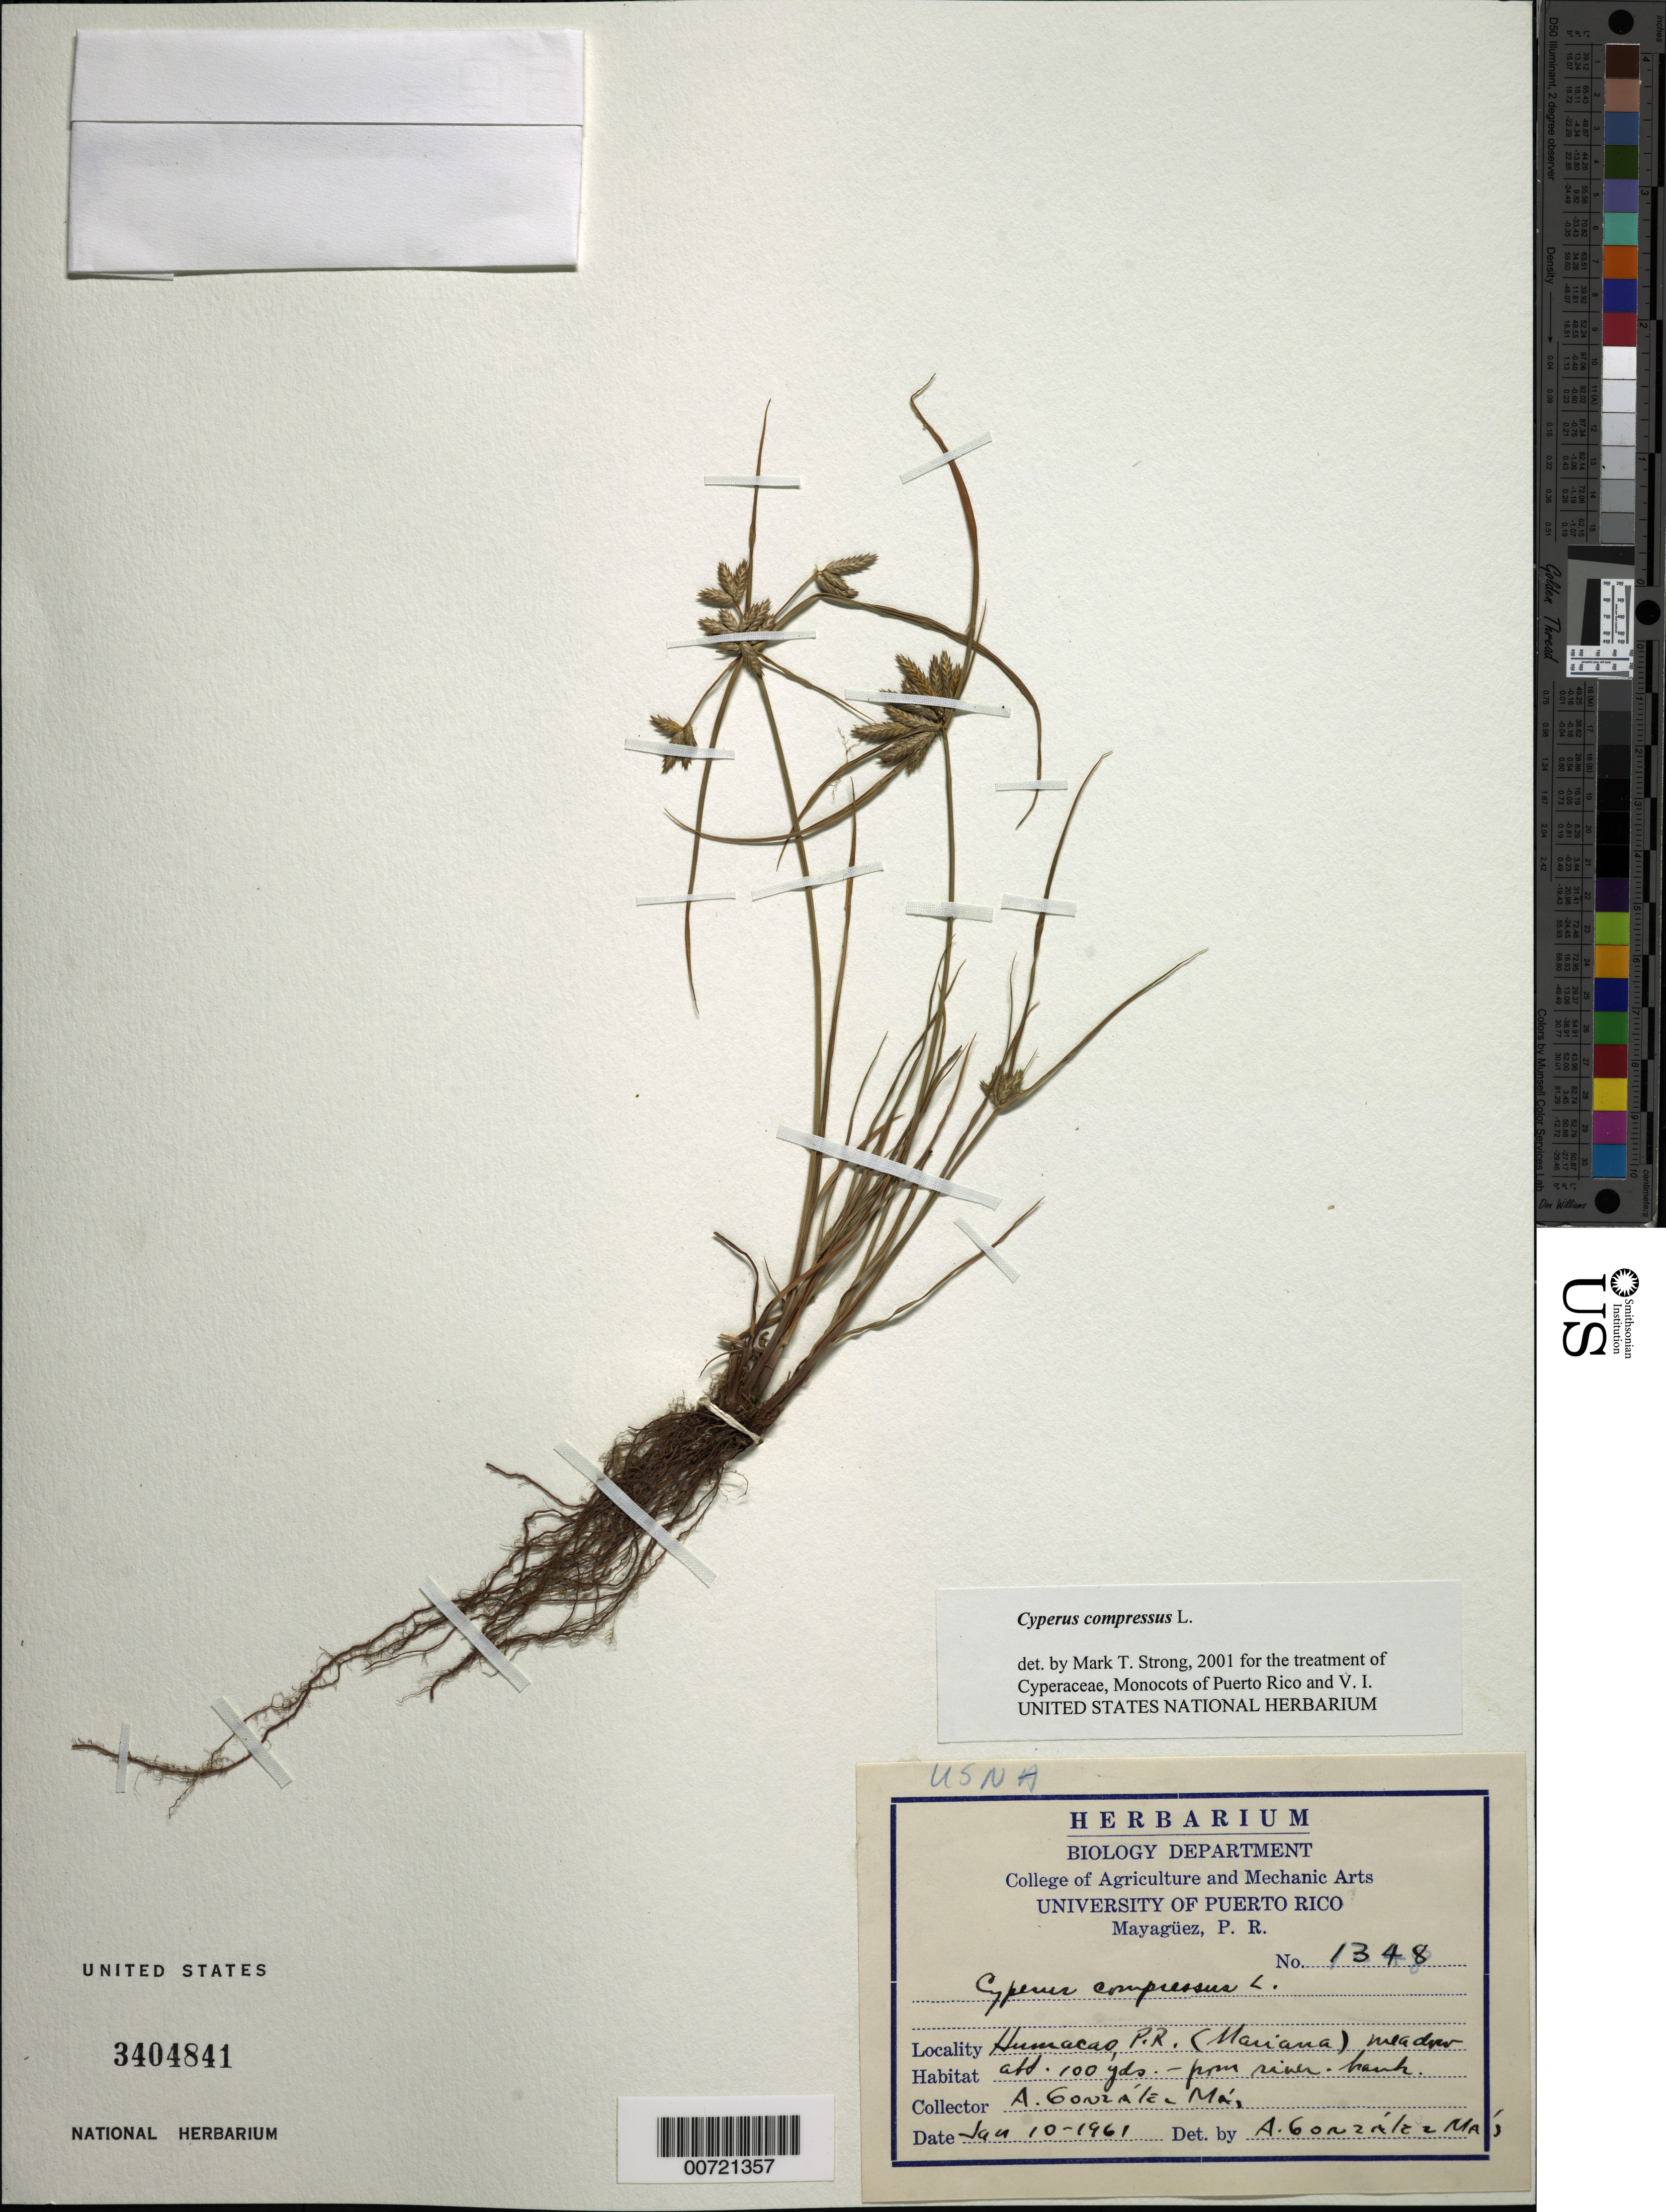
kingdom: Plantae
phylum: Tracheophyta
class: Liliopsida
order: Poales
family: Cyperaceae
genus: Cyperus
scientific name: Cyperus compressus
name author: L.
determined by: Strong, M. T., (US), Smithsonian Institution - National Museum of Natural History (UNITED STATES)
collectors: A. González Más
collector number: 1348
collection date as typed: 10 Jan 1961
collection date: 1961-01-10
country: Puerto Rico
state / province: Humacao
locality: Humacao: Mariana.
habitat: Meadow, ca. 100 yds. from river bank.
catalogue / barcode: US 3404841